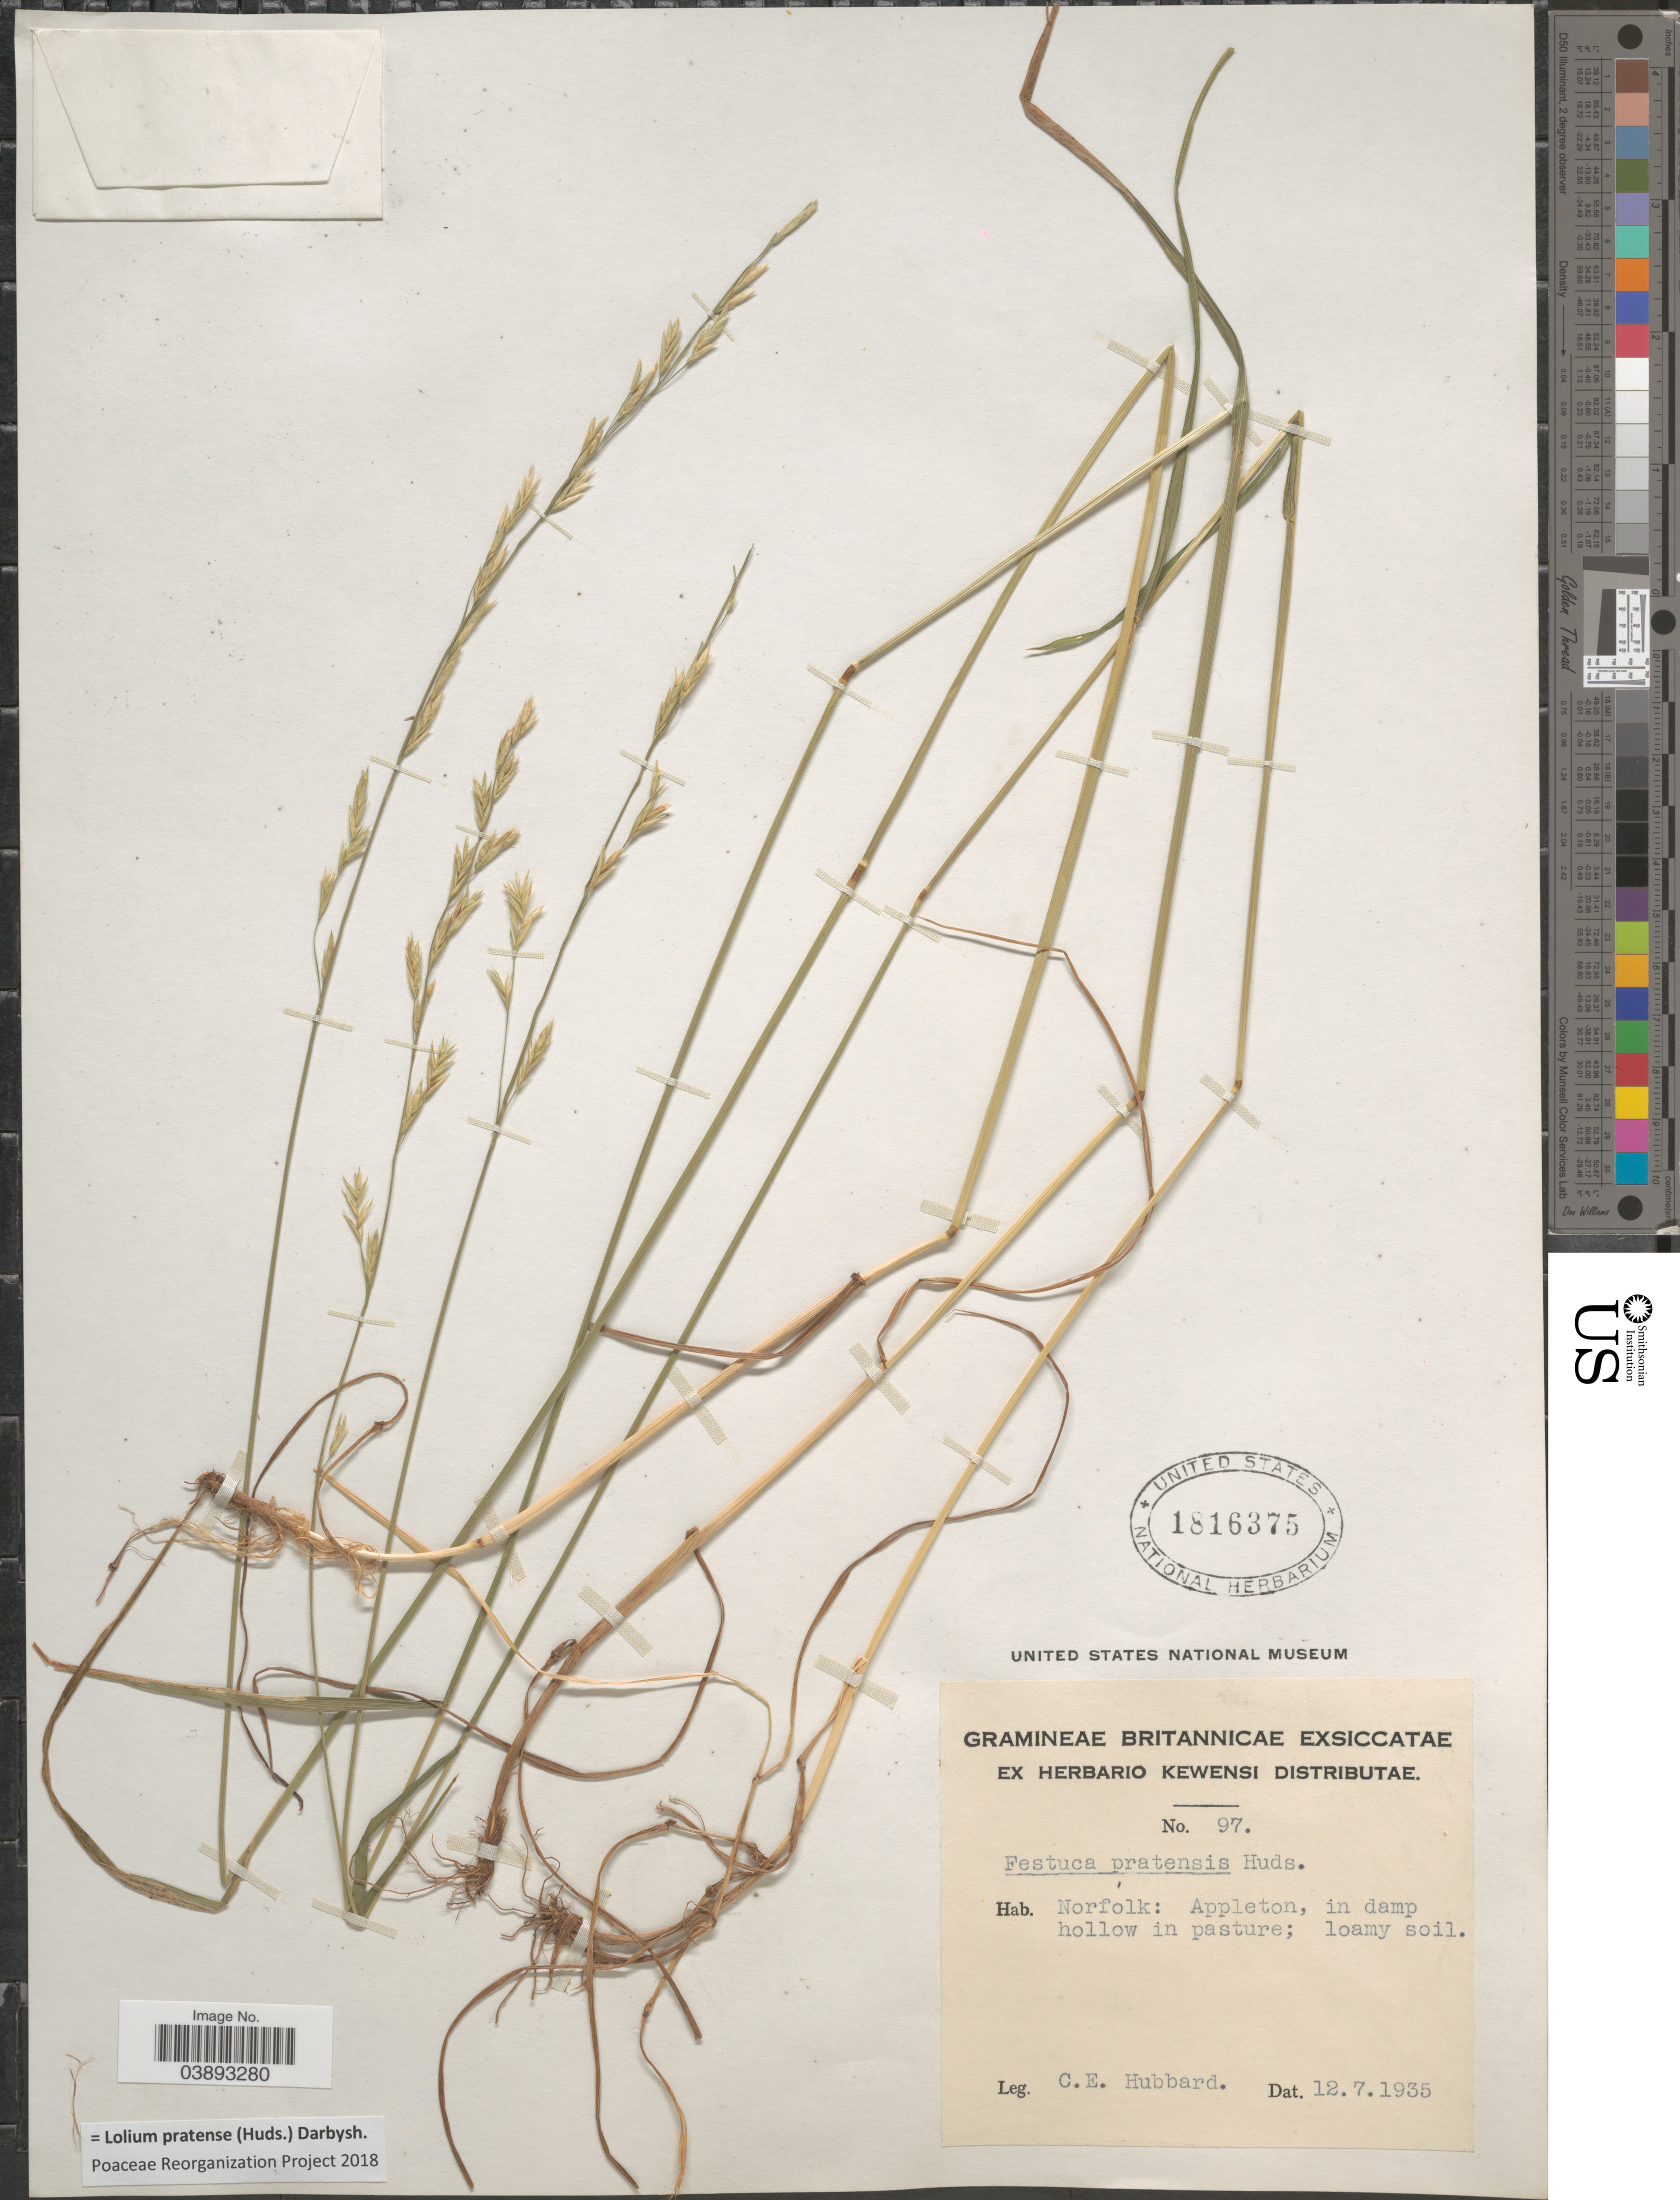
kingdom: Plantae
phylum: Tracheophyta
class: Liliopsida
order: Poales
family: Poaceae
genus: Lolium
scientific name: Lolium pratense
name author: (Huds.) Darbysh.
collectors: C. E. Hubbard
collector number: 97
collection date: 1935-07-12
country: United Kingdom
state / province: England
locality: Norfolk: Appleton.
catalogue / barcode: US 1816375